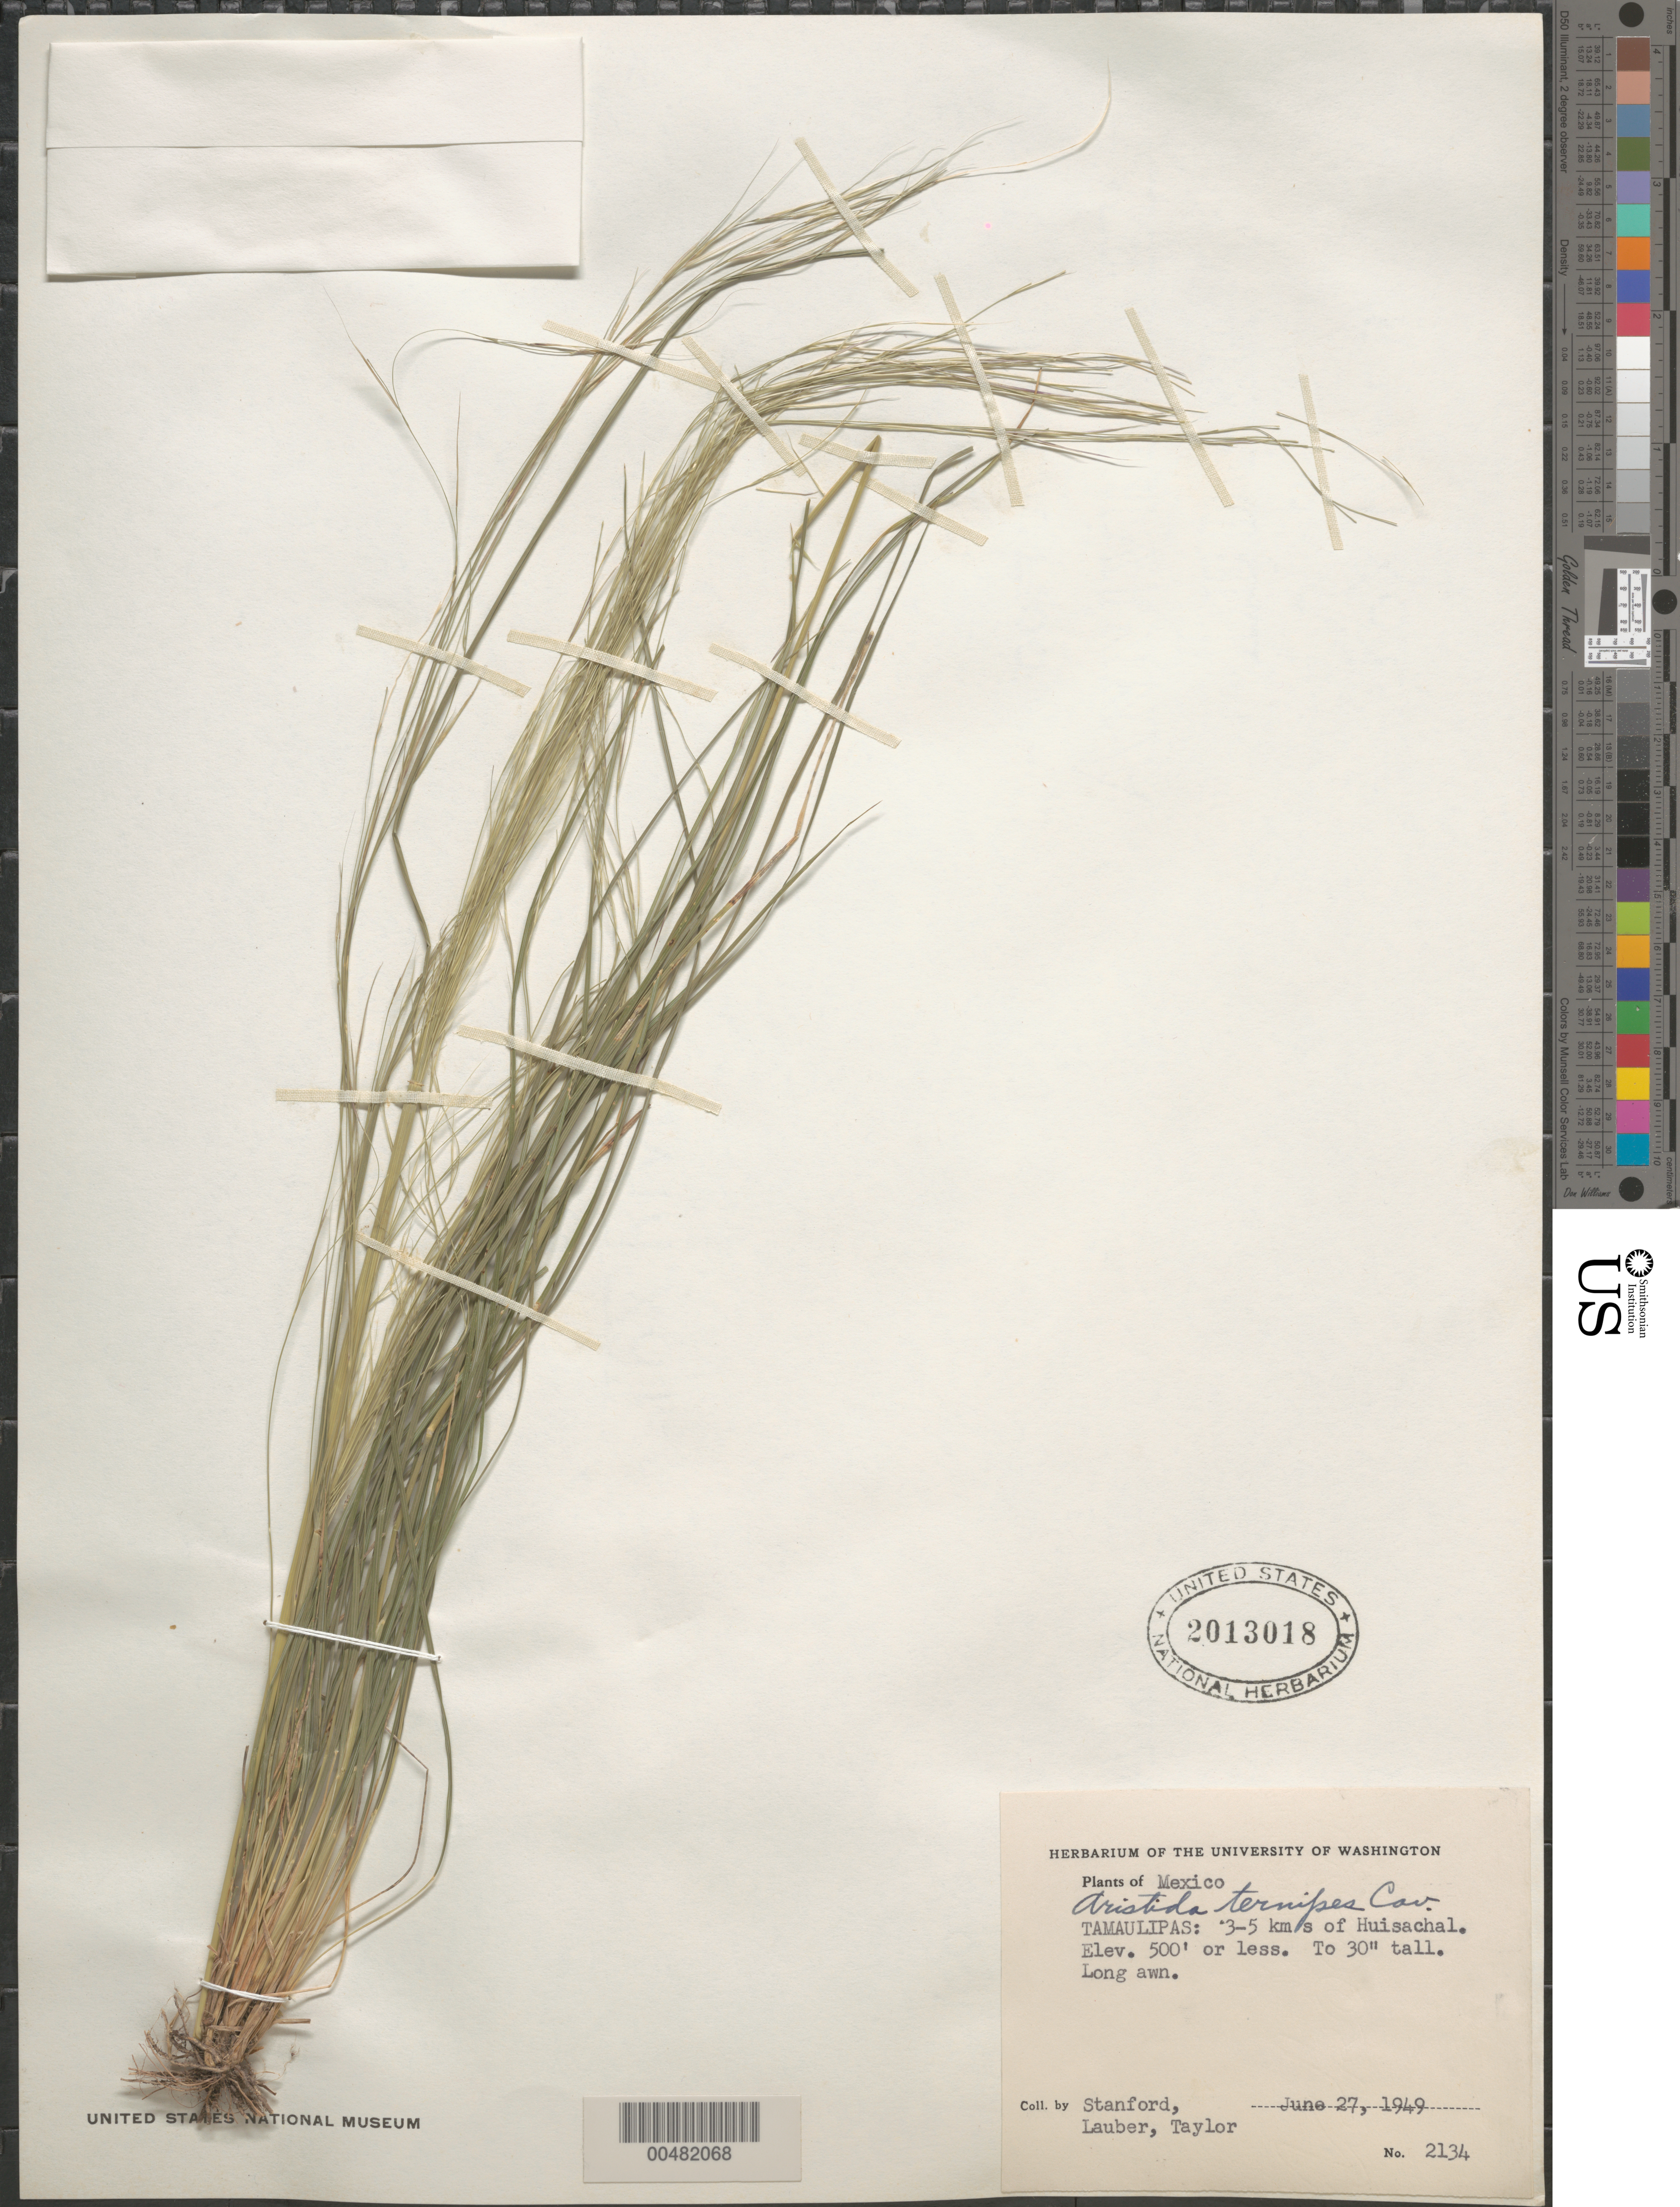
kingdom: Plantae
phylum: Tracheophyta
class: Liliopsida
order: Poales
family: Poaceae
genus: Aristida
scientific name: Aristida ternipes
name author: Cav.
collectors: -. Stanford, -. Lauber & -- Taylor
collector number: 2134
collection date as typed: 27 Jun 1949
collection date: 1949-06-27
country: Mexico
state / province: Tamaulipas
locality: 3-5 km S of Huisachal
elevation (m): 152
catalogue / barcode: US 2013018